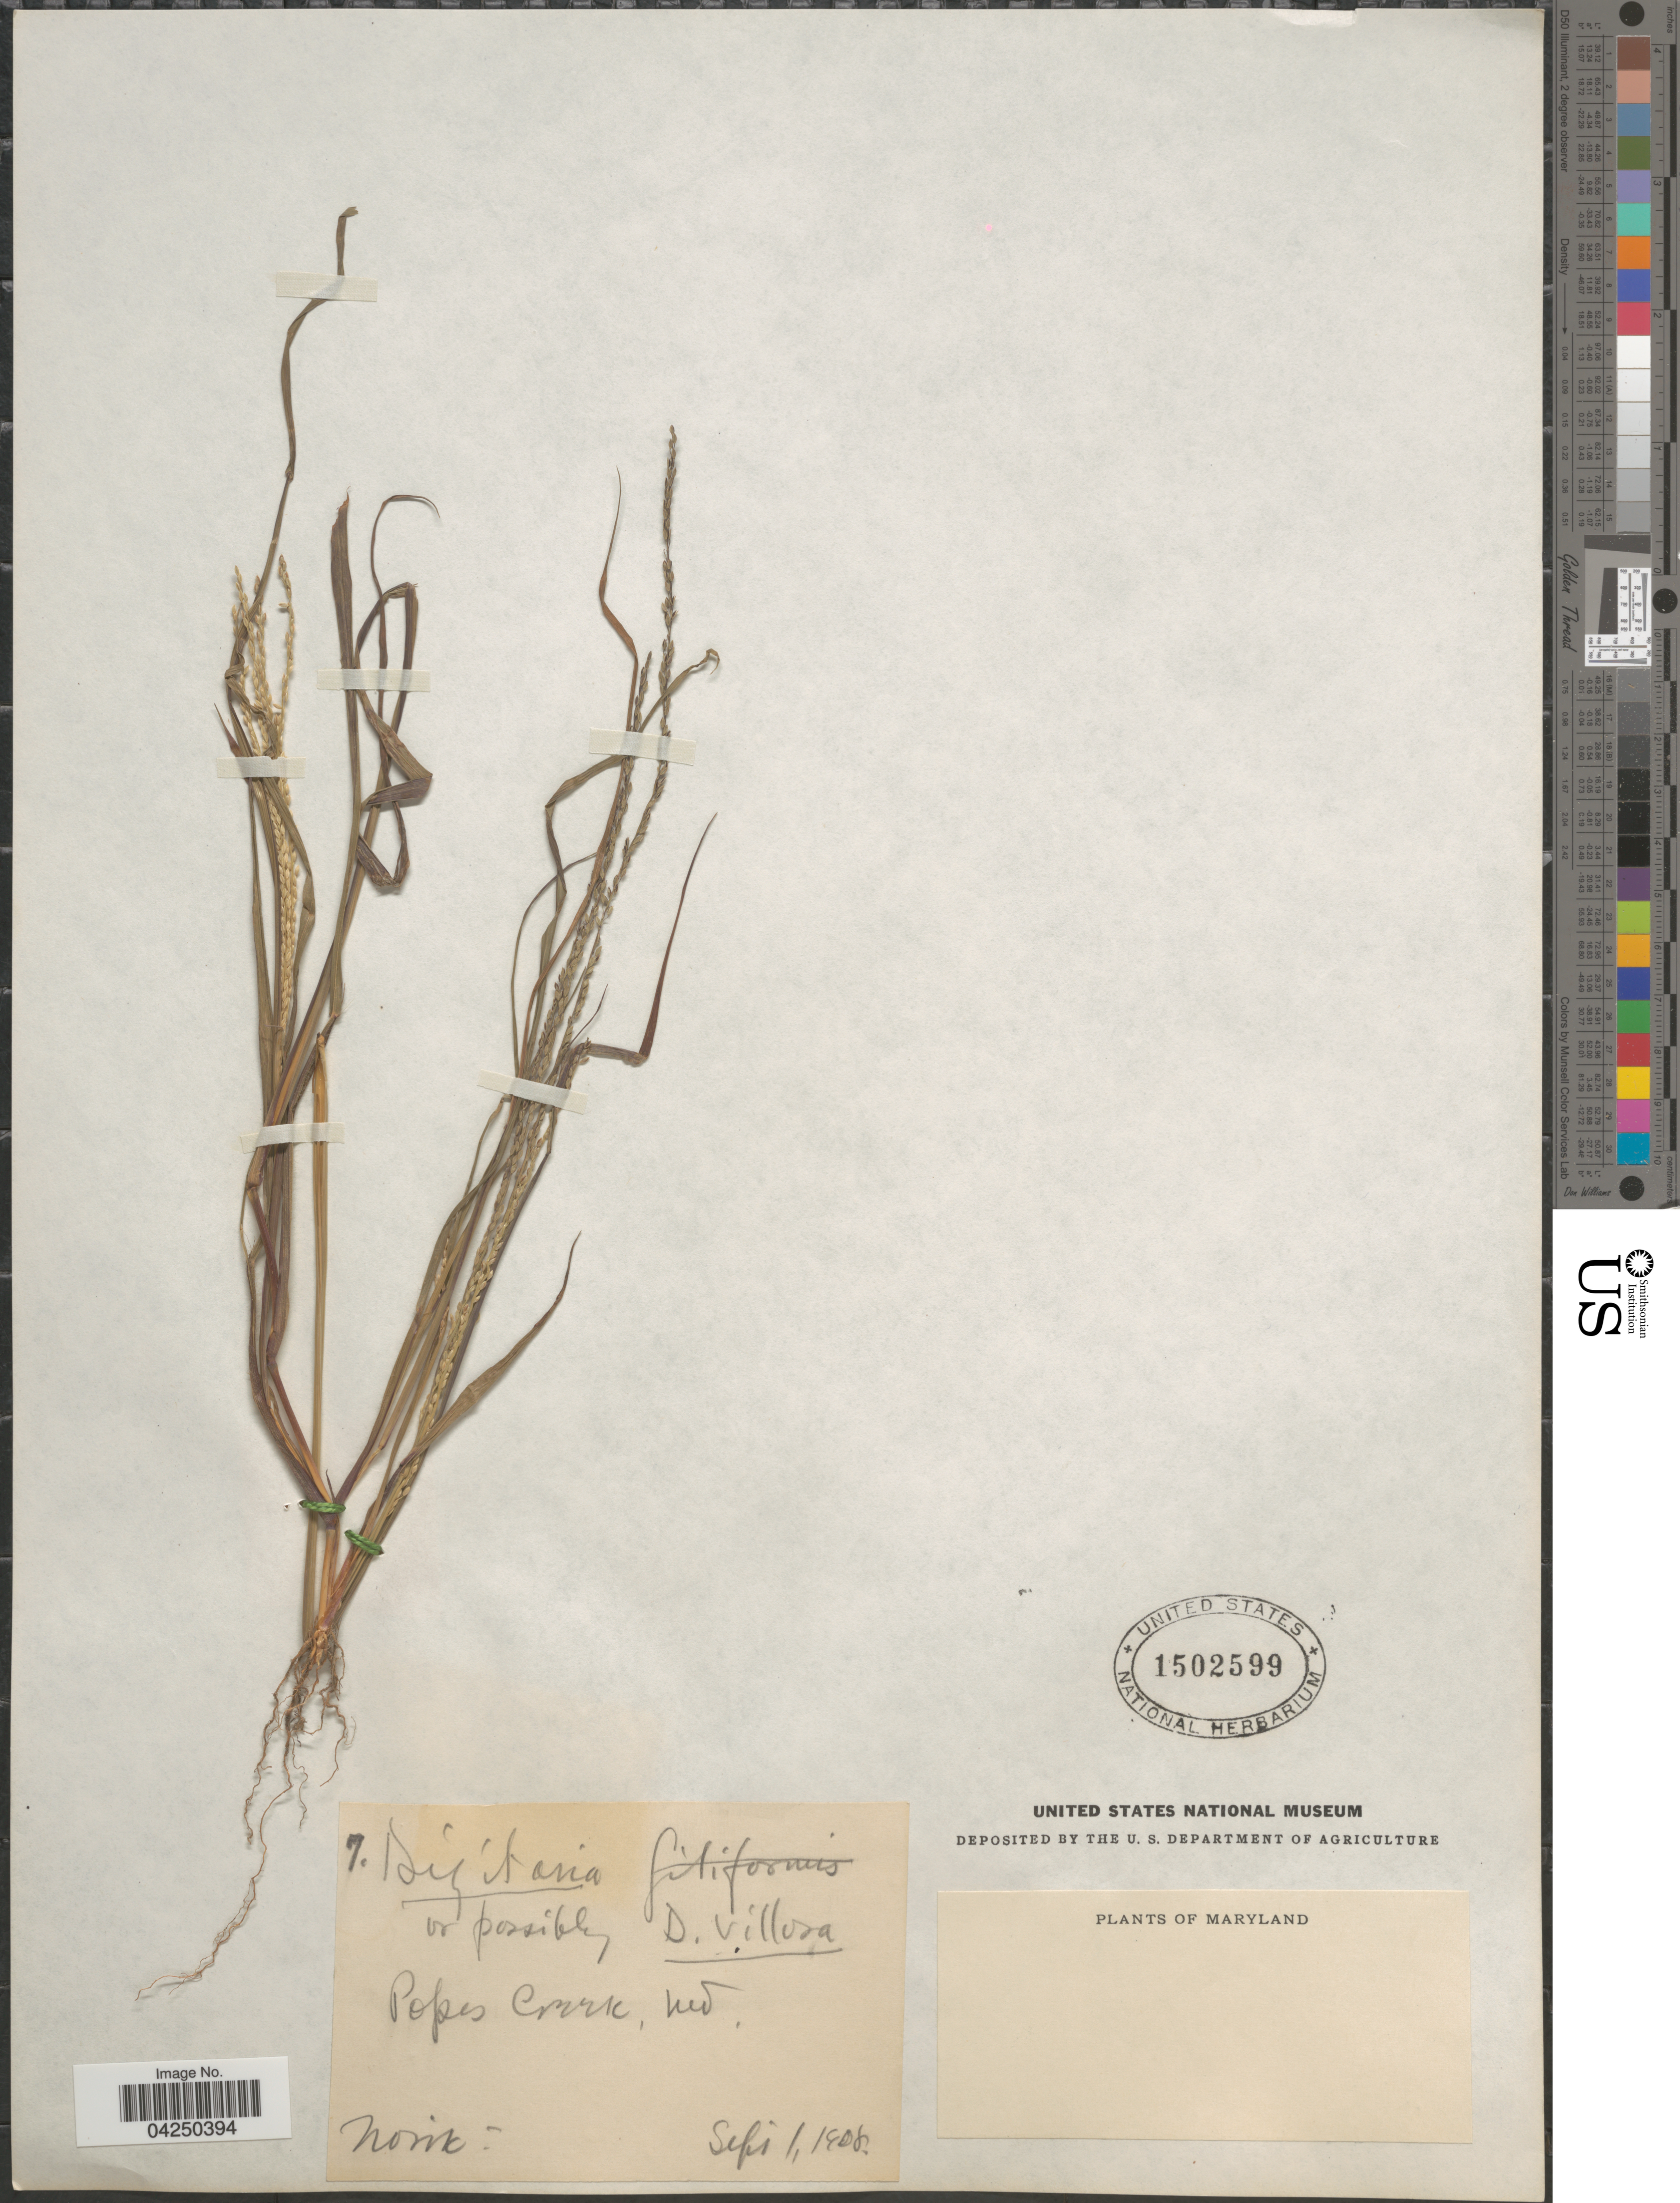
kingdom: Plantae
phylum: Tracheophyta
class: Liliopsida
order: Poales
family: Poaceae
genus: Digitaria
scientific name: Digitaria villosa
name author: (Walter) Pers.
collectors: -. Novik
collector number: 7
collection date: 1908-09-01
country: United States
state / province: Maryland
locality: Popes Creek.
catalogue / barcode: US 1502599